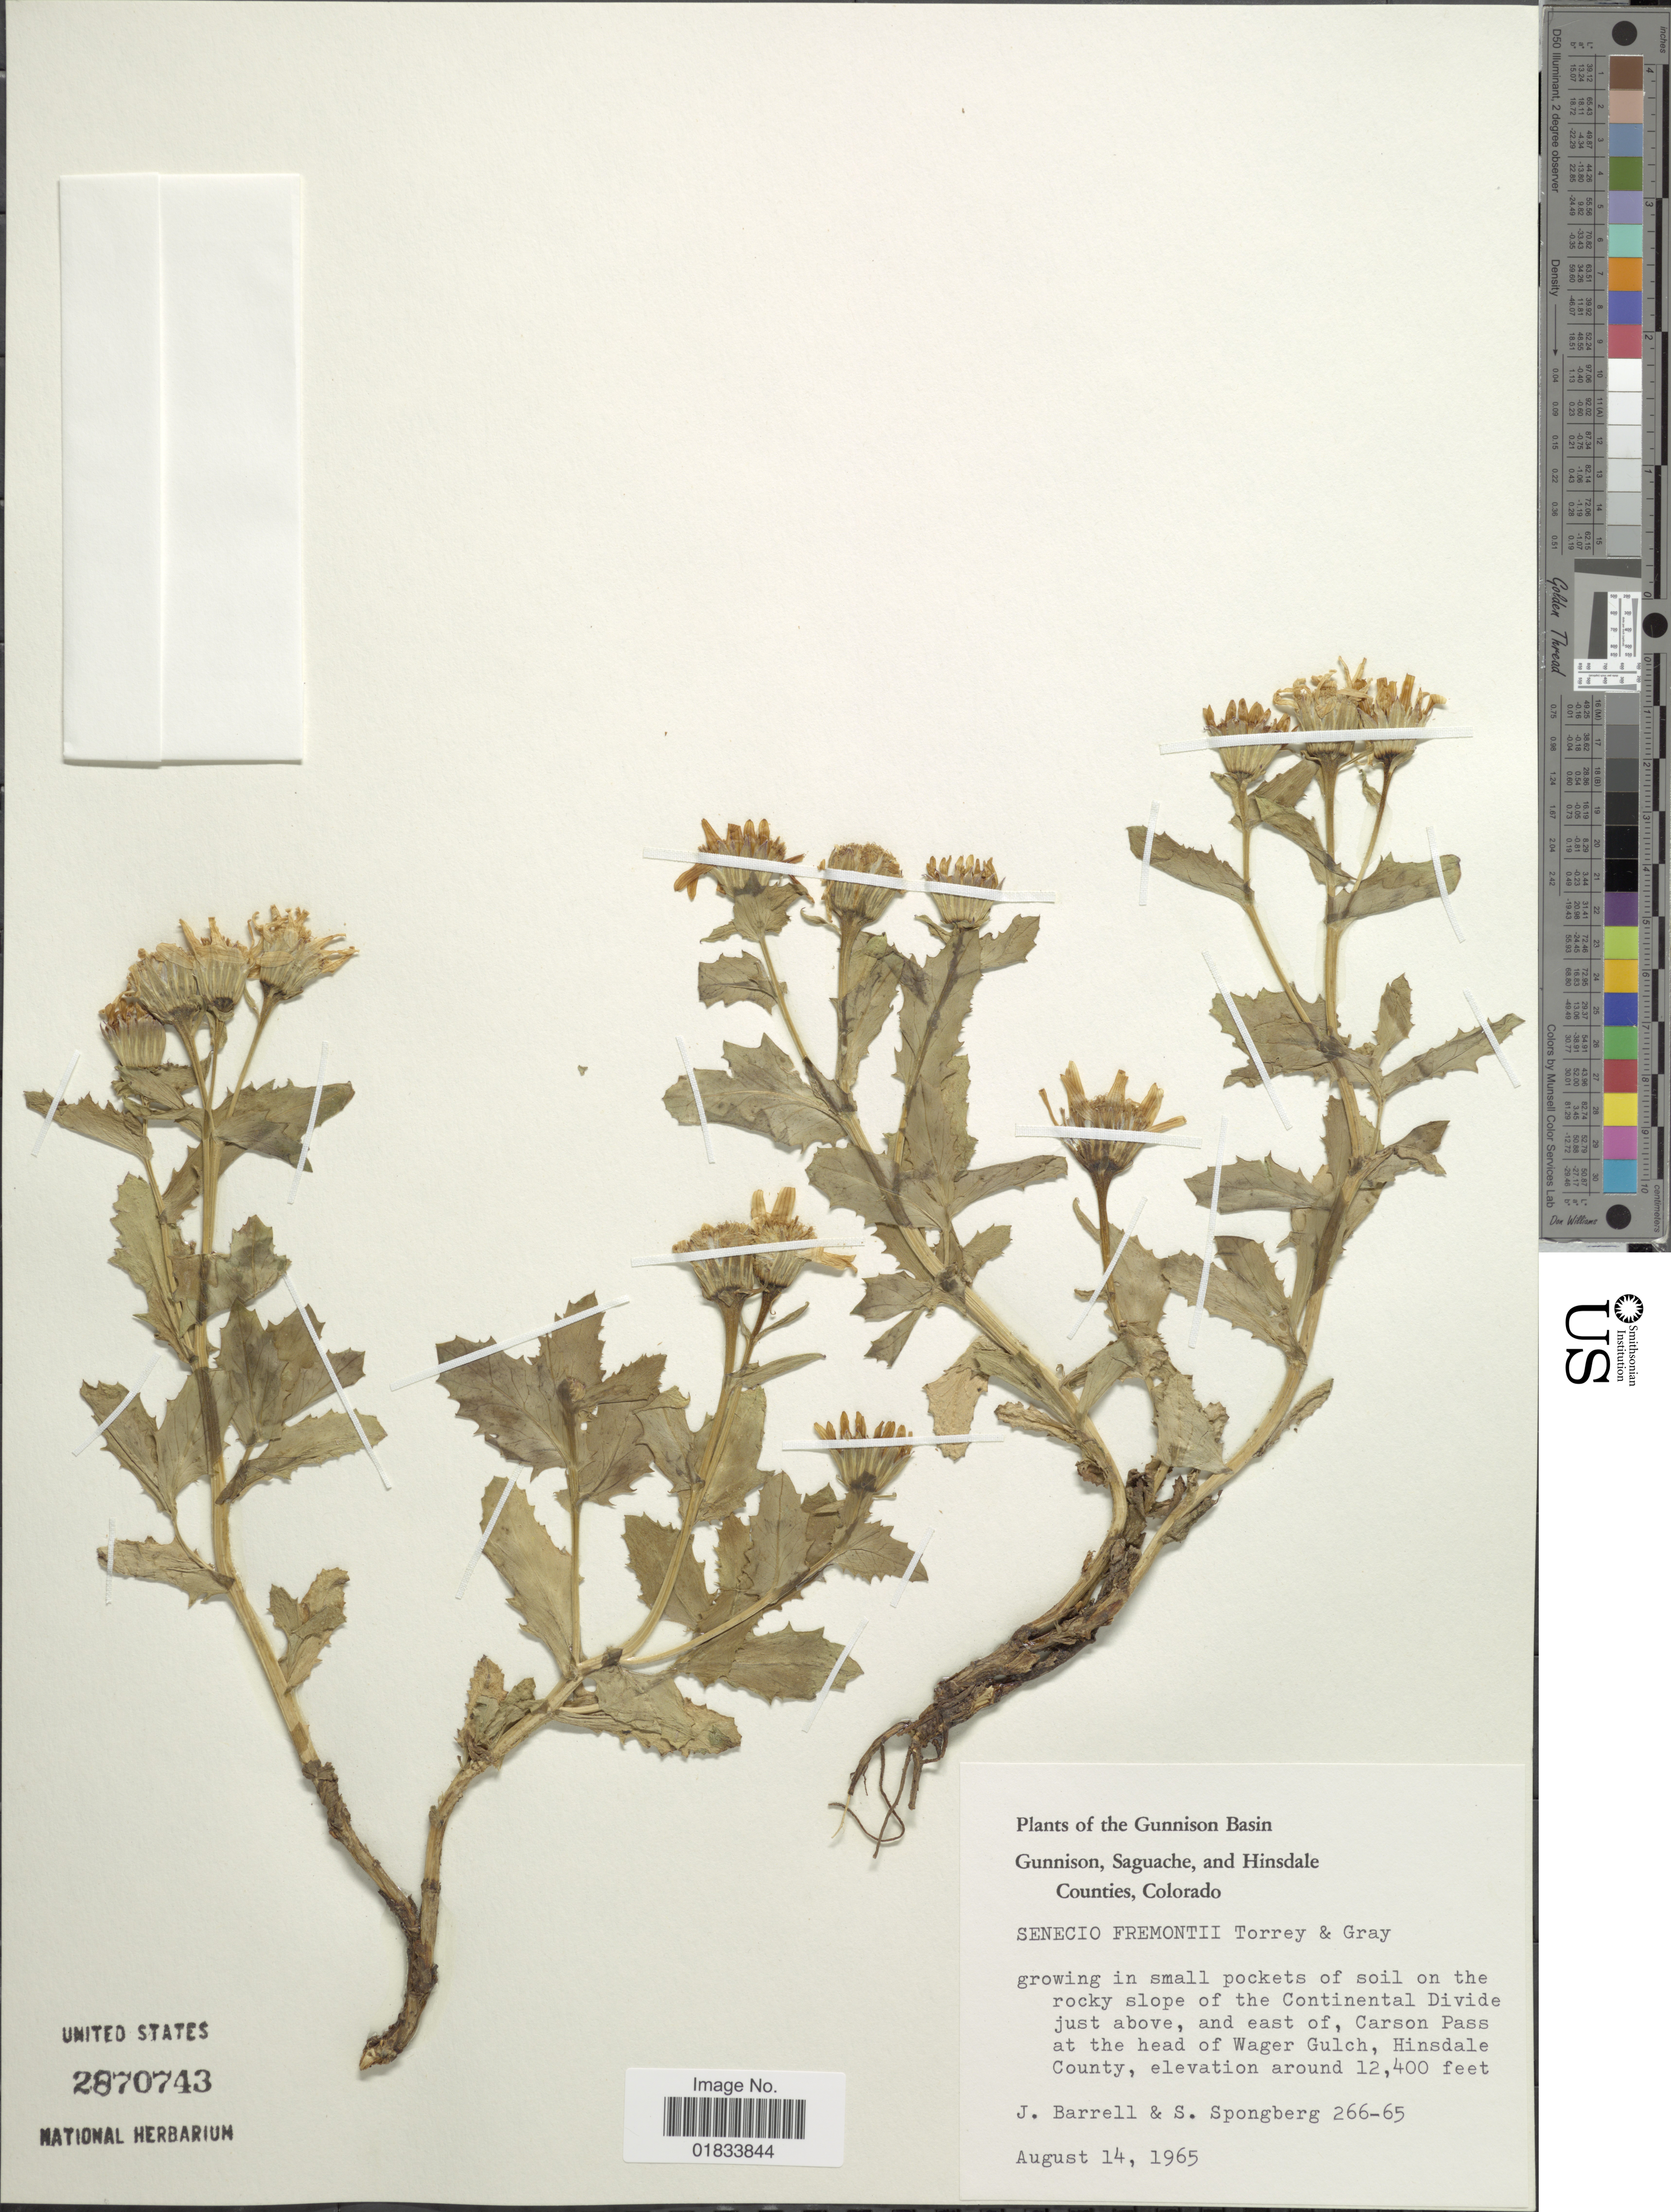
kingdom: Plantae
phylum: Tracheophyta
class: Magnoliopsida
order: Asterales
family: Asteraceae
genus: Senecio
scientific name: Senecio fremontii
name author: Torr. & A. Gray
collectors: J. Barrell & S. A.Spongberg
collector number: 266-65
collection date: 1965-08-14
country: United States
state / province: Colorado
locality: Gunnison Basin, Gunnison, Saguache, and Hinsdale Counties, Continental Divide just above, and east of, Carson Pass at the head of Wager Gulch, Hinsdale County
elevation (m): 3780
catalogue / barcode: US 2870743